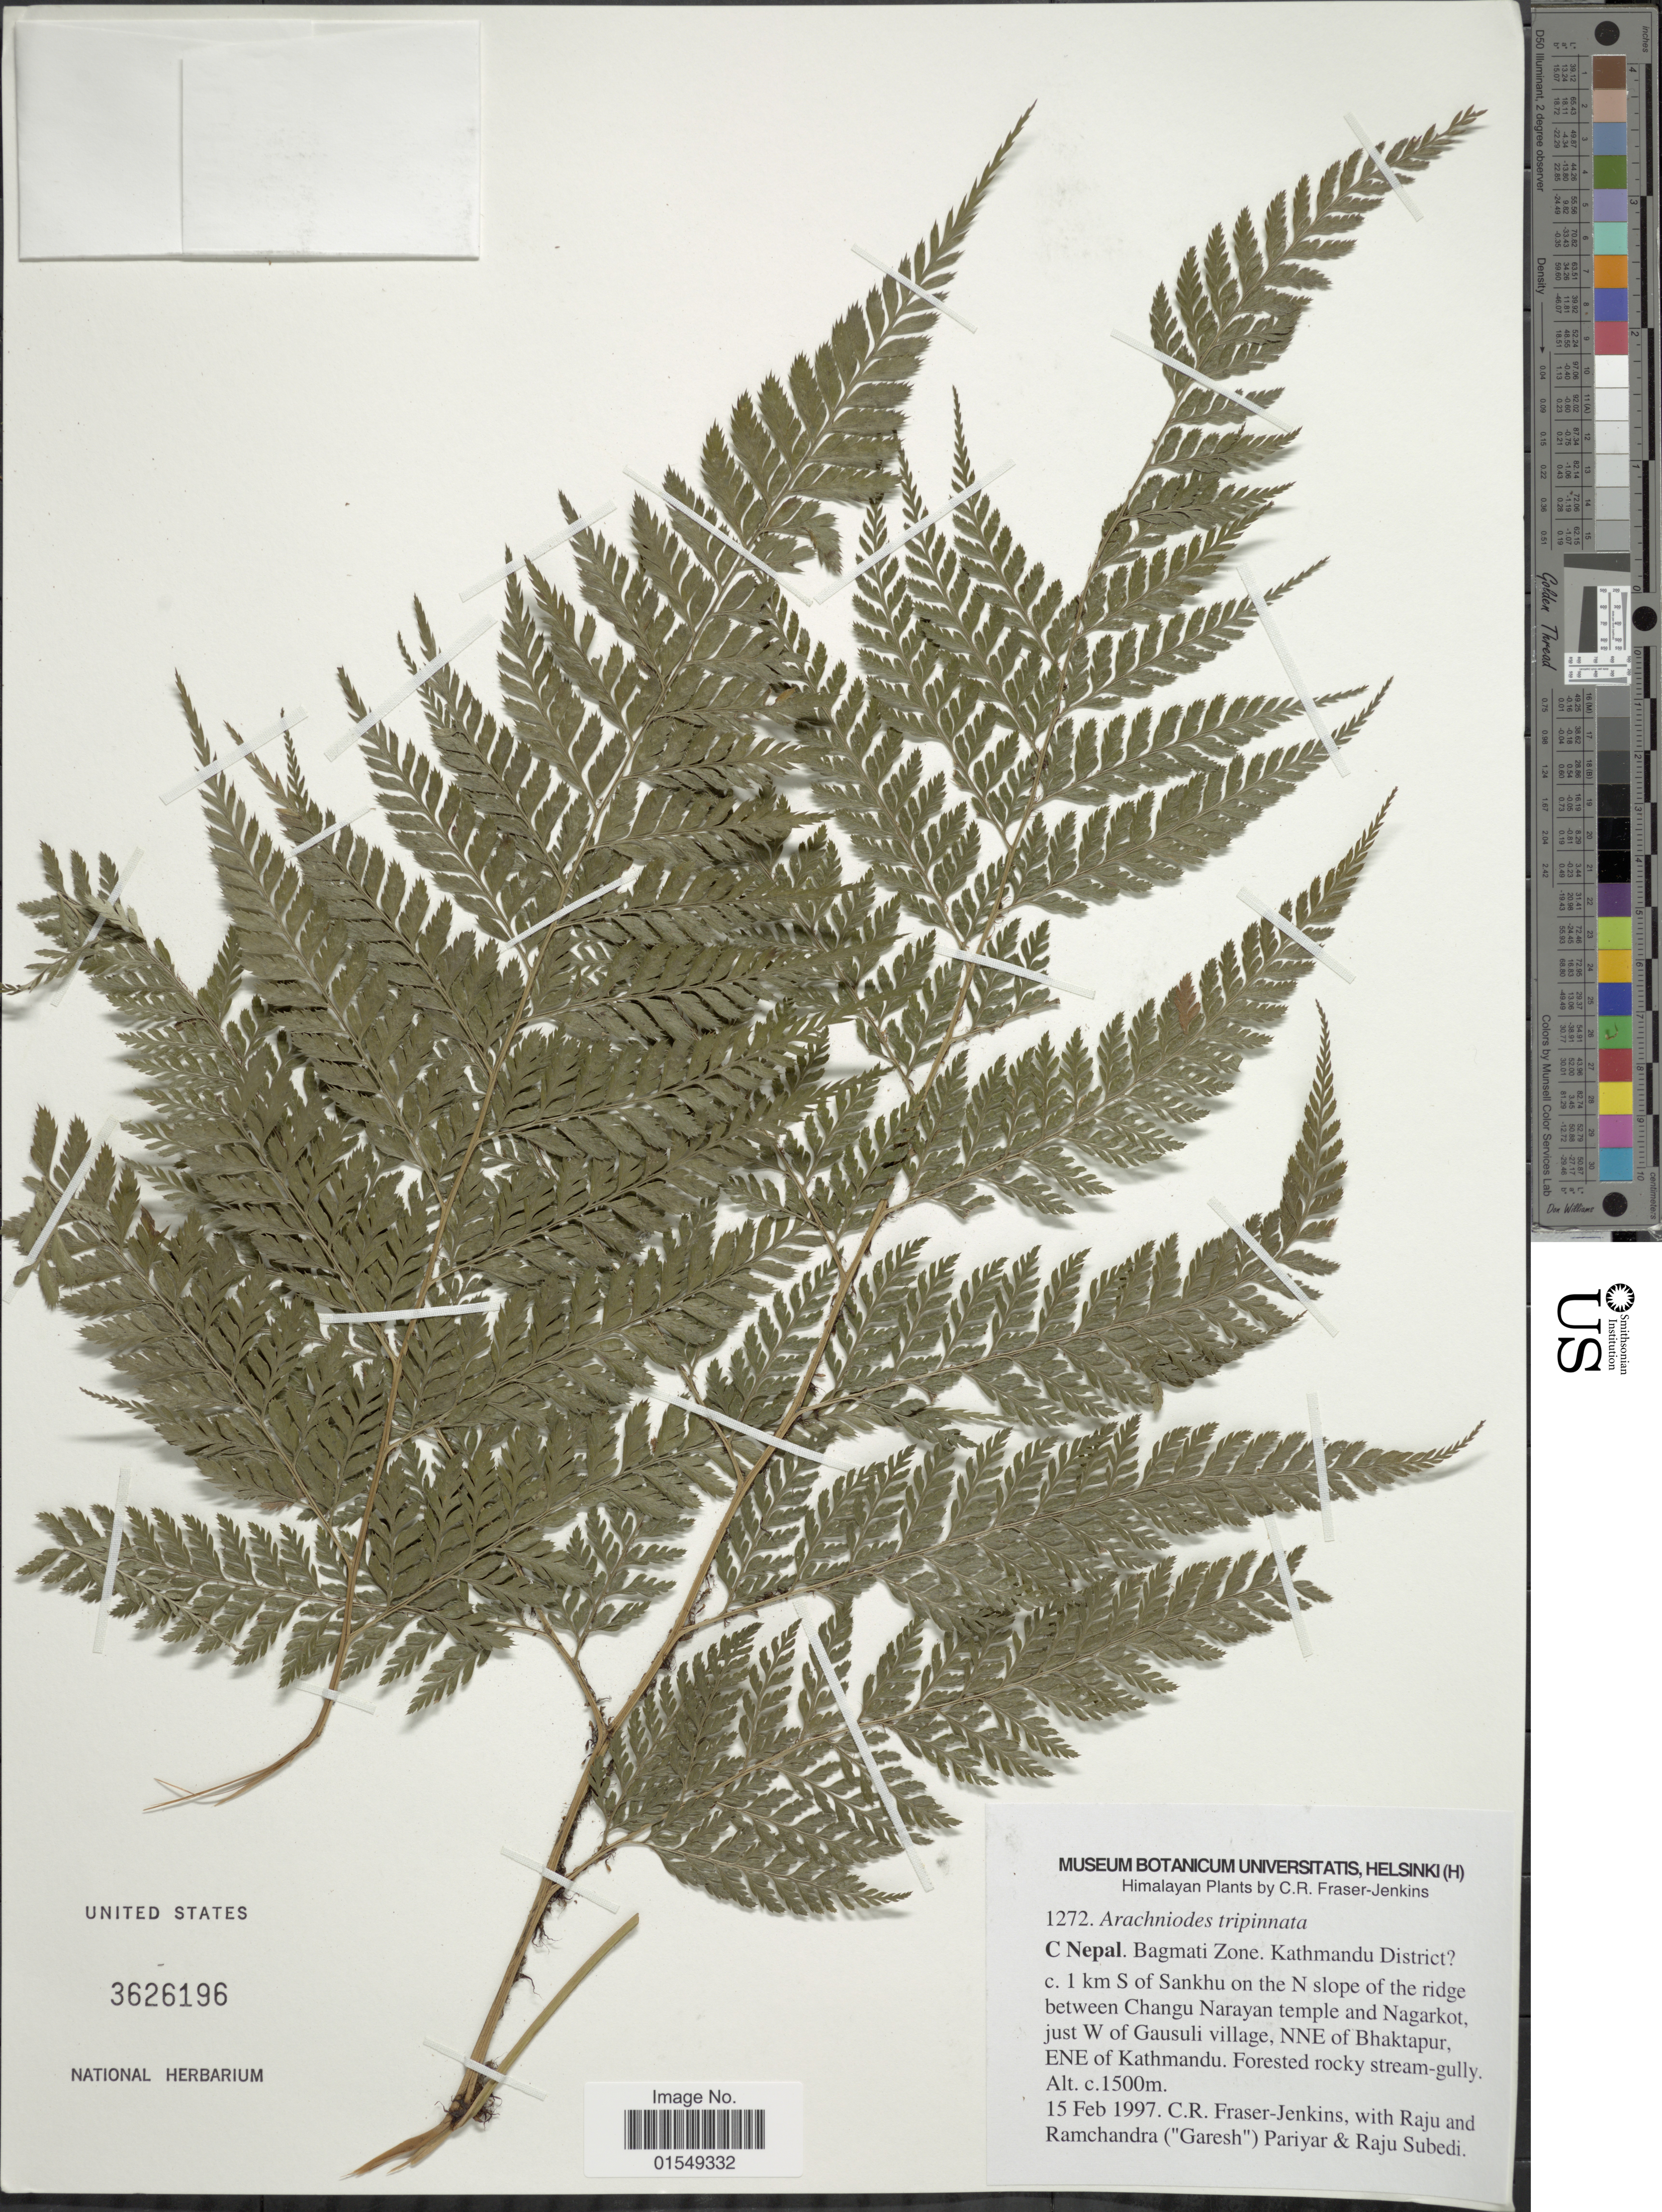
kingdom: Plantae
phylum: Tracheophyta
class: Polypodiopsida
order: Polypodiales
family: Dryopteridaceae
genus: Arachniodes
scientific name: Arachniodes tripinnata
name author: (Goldm.) Sledge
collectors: C. R. Fraser-Jenkins, R. Pariyar, G. Pariyar & R. Subedi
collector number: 1272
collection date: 1997-02-15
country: Nepal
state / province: Bagmati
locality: Himalaya, C Nepal, Bagmati Zone, Kathmandu District [unsure placement], c. 1 km S of Sankhu on the N slope of the ridge between Changu Narayan temple and Nagarkot, just W of Gausuli village, NNE of Bhaktapur, ENE of Kathmandu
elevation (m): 1500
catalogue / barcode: US 3626196